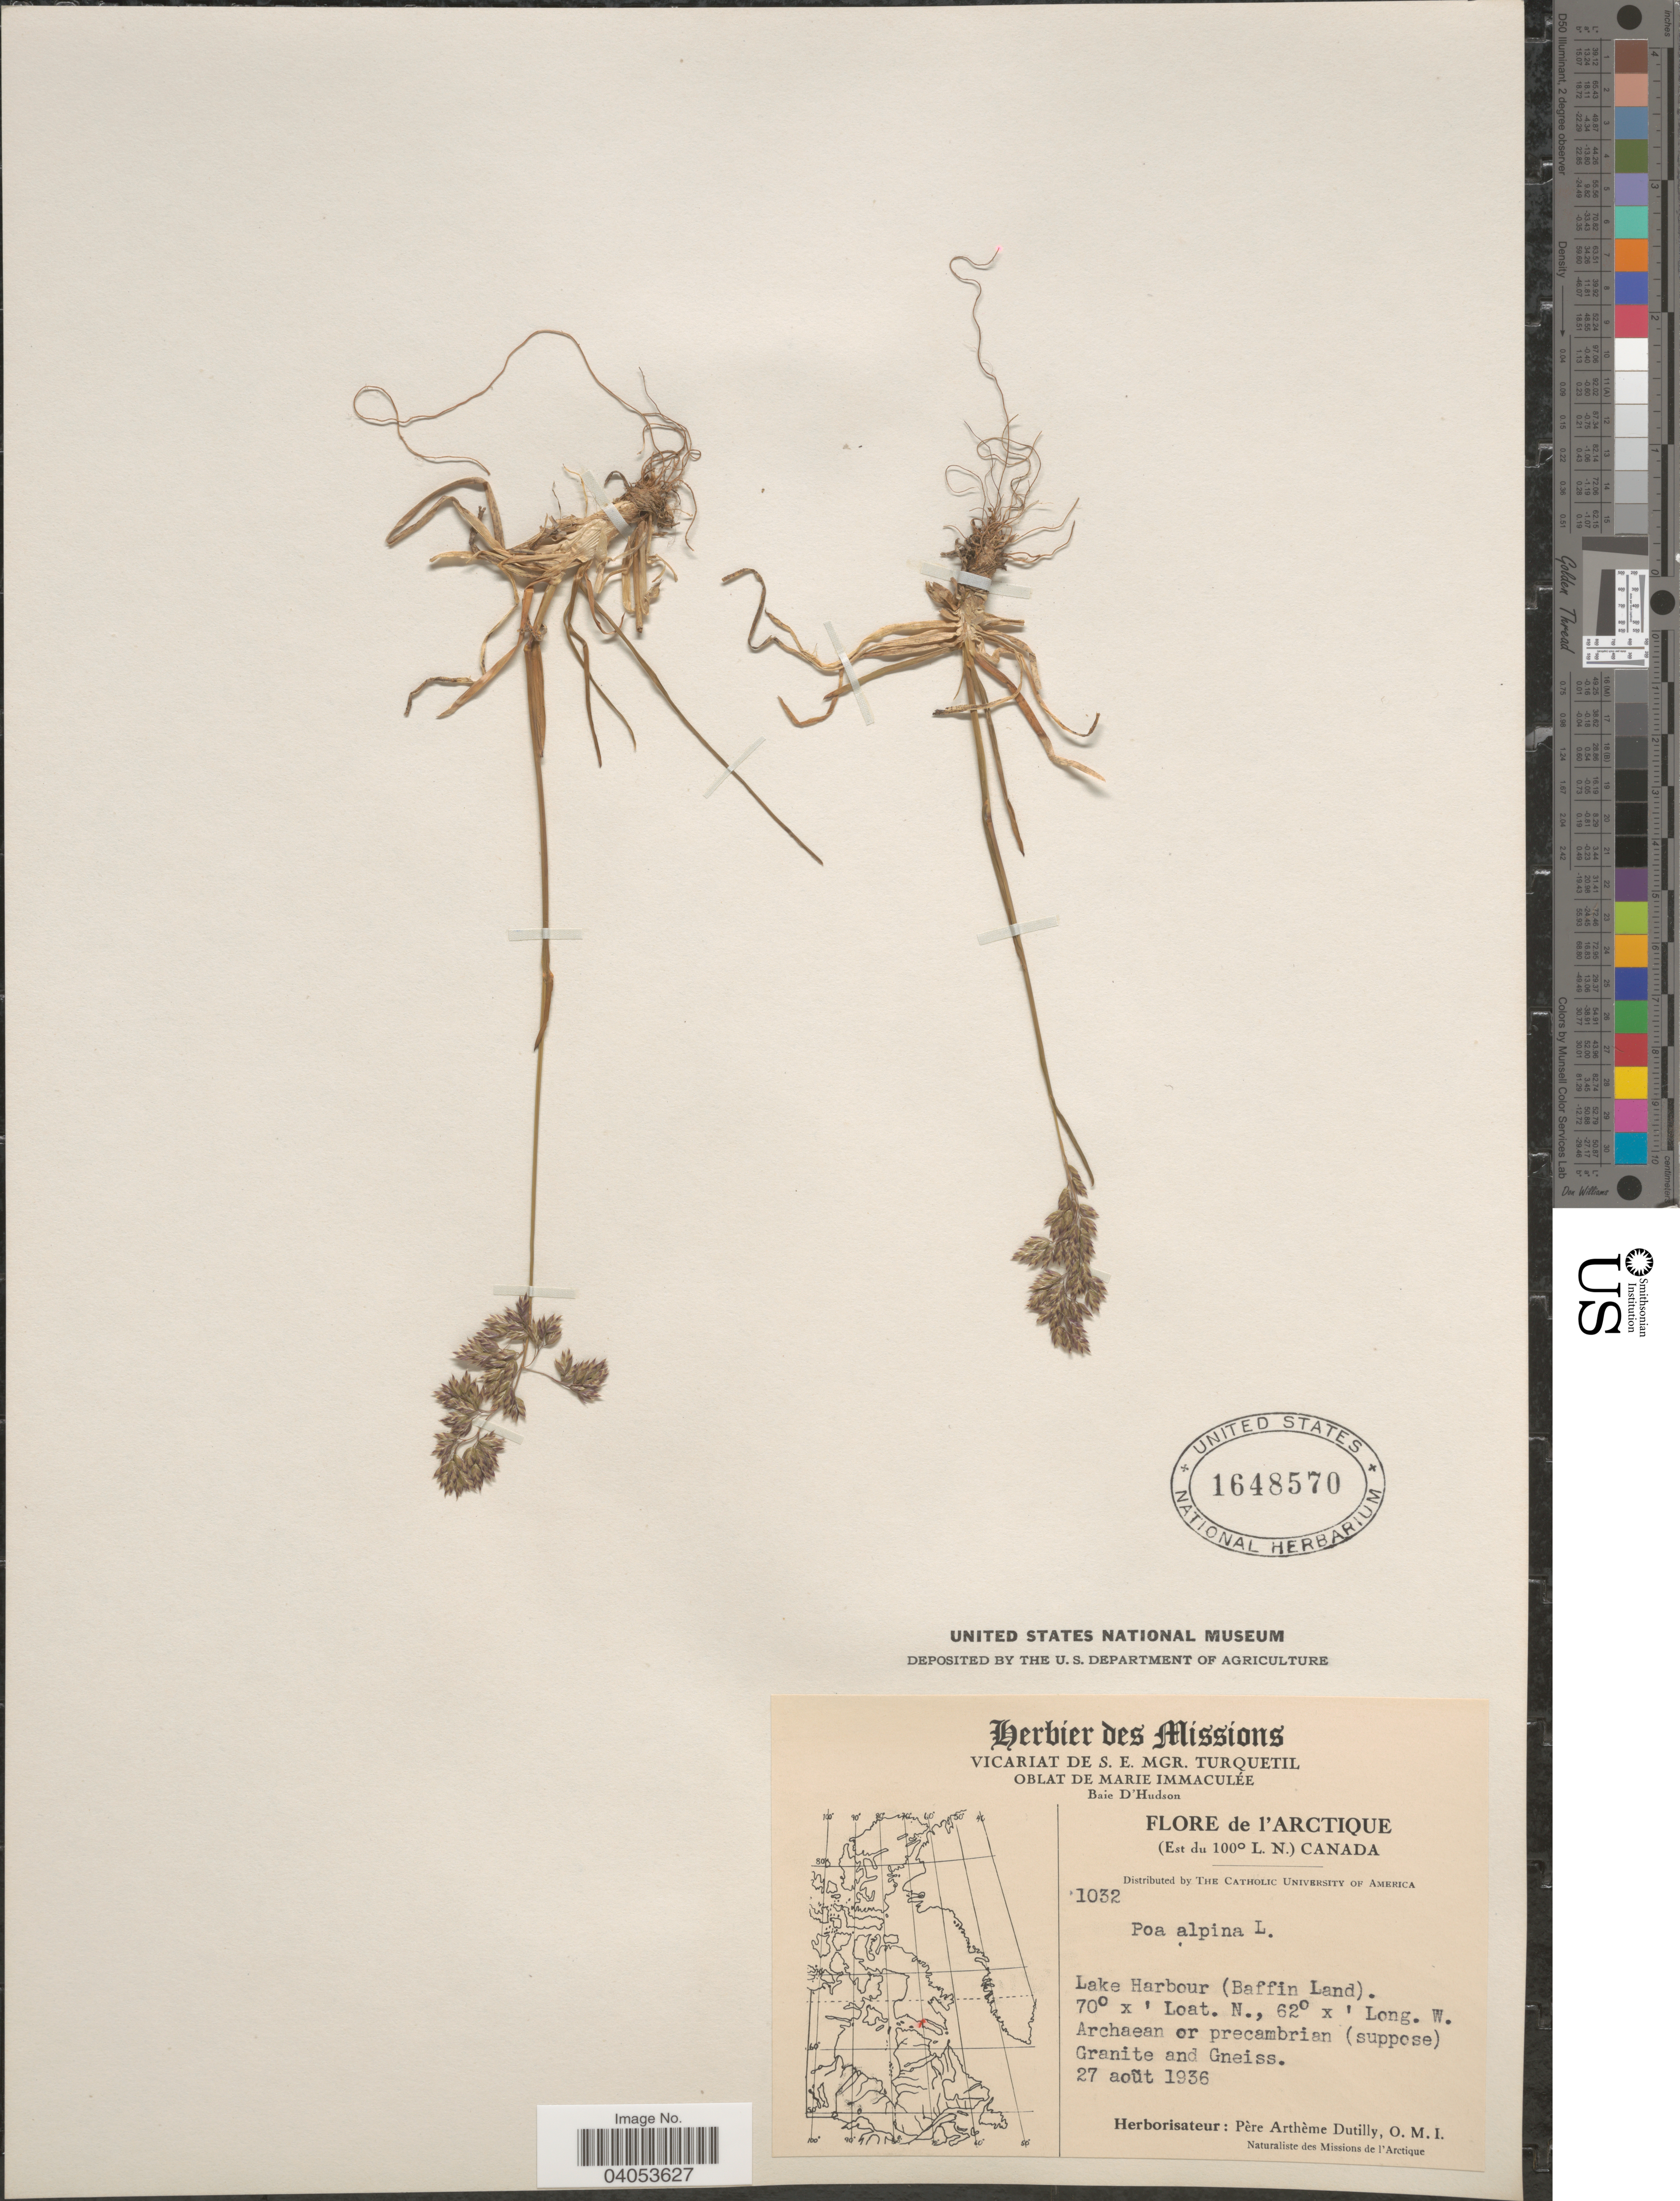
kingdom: Plantae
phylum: Tracheophyta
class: Liliopsida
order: Poales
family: Poaceae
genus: Poa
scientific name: Poa alpina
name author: L.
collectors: P. Dutilly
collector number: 1032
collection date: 1936-08-27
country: Canada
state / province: Nunavut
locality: L'Arctique. (Est du 100° L. N.). Lake Harbour (Baffin Land).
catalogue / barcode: US 1648570